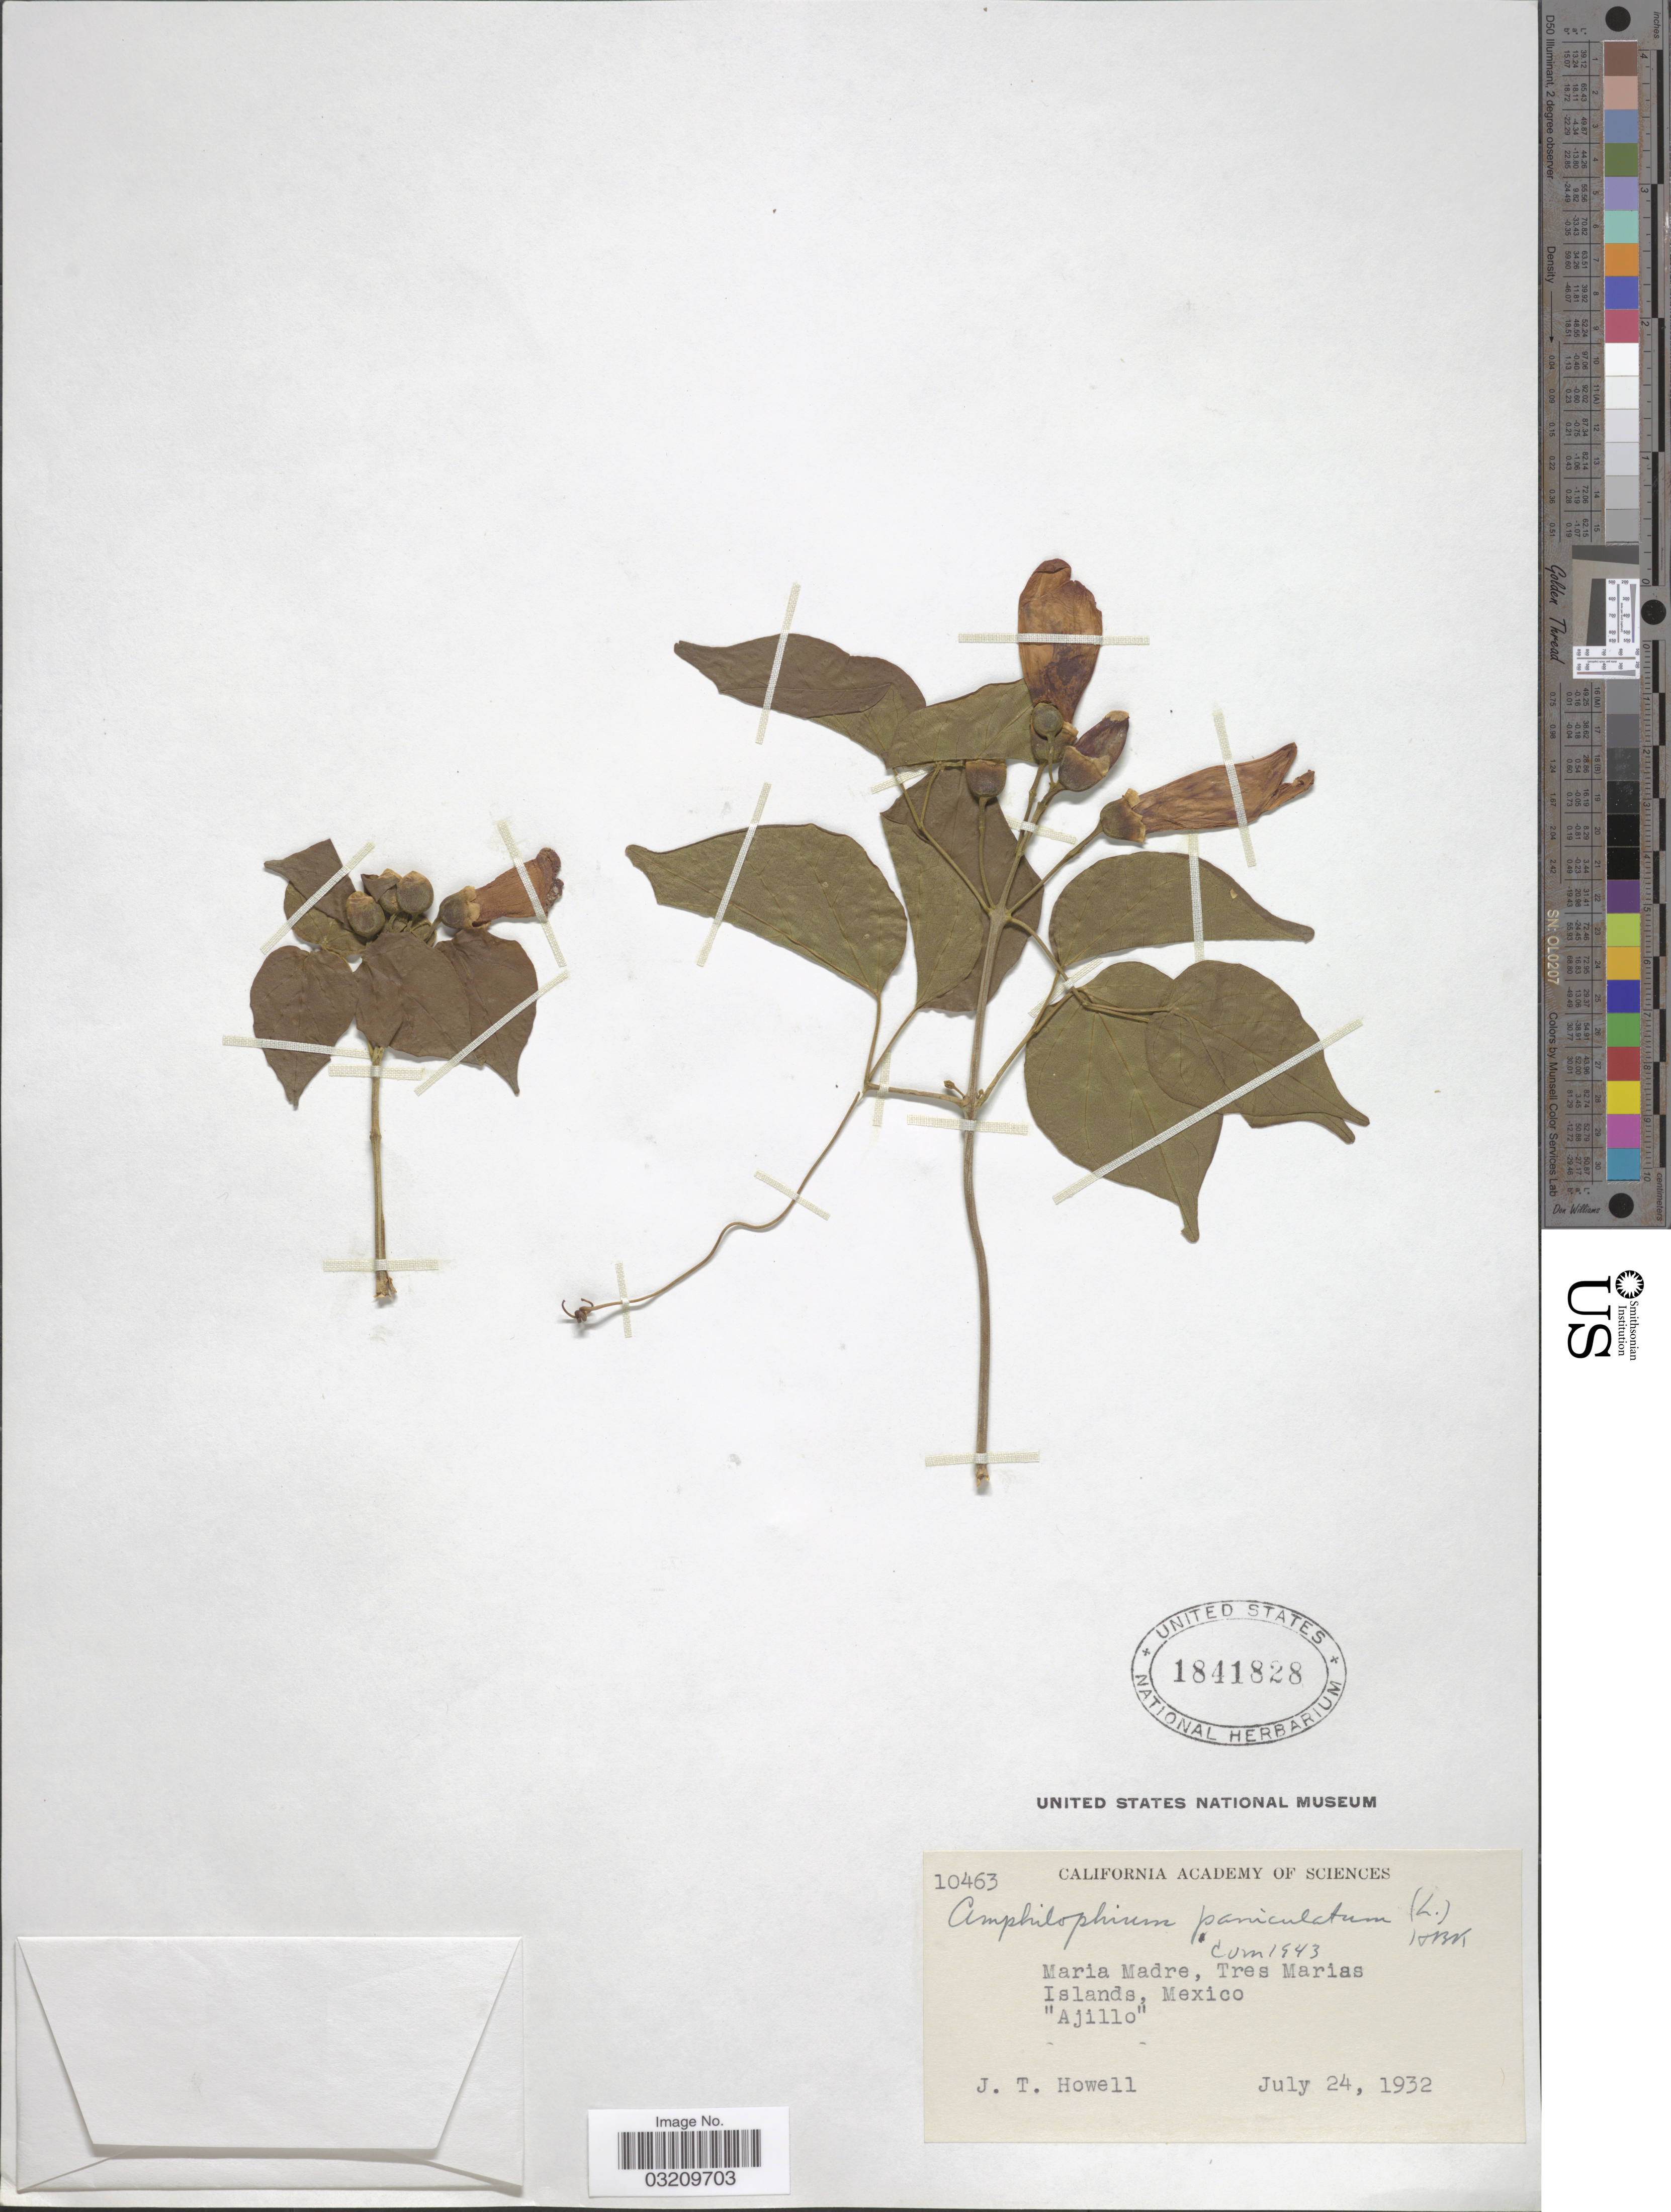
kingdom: Plantae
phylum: Tracheophyta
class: Magnoliopsida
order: Lamiales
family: Bignoniaceae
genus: Amphilophium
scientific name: Amphilophium paniculatum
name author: (L.) Kunth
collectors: J. T. Howell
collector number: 10463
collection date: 1932-07-24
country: Mexico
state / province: Nayarit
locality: Maria Madre, Tres Marias Islands.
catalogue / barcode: US 1841828